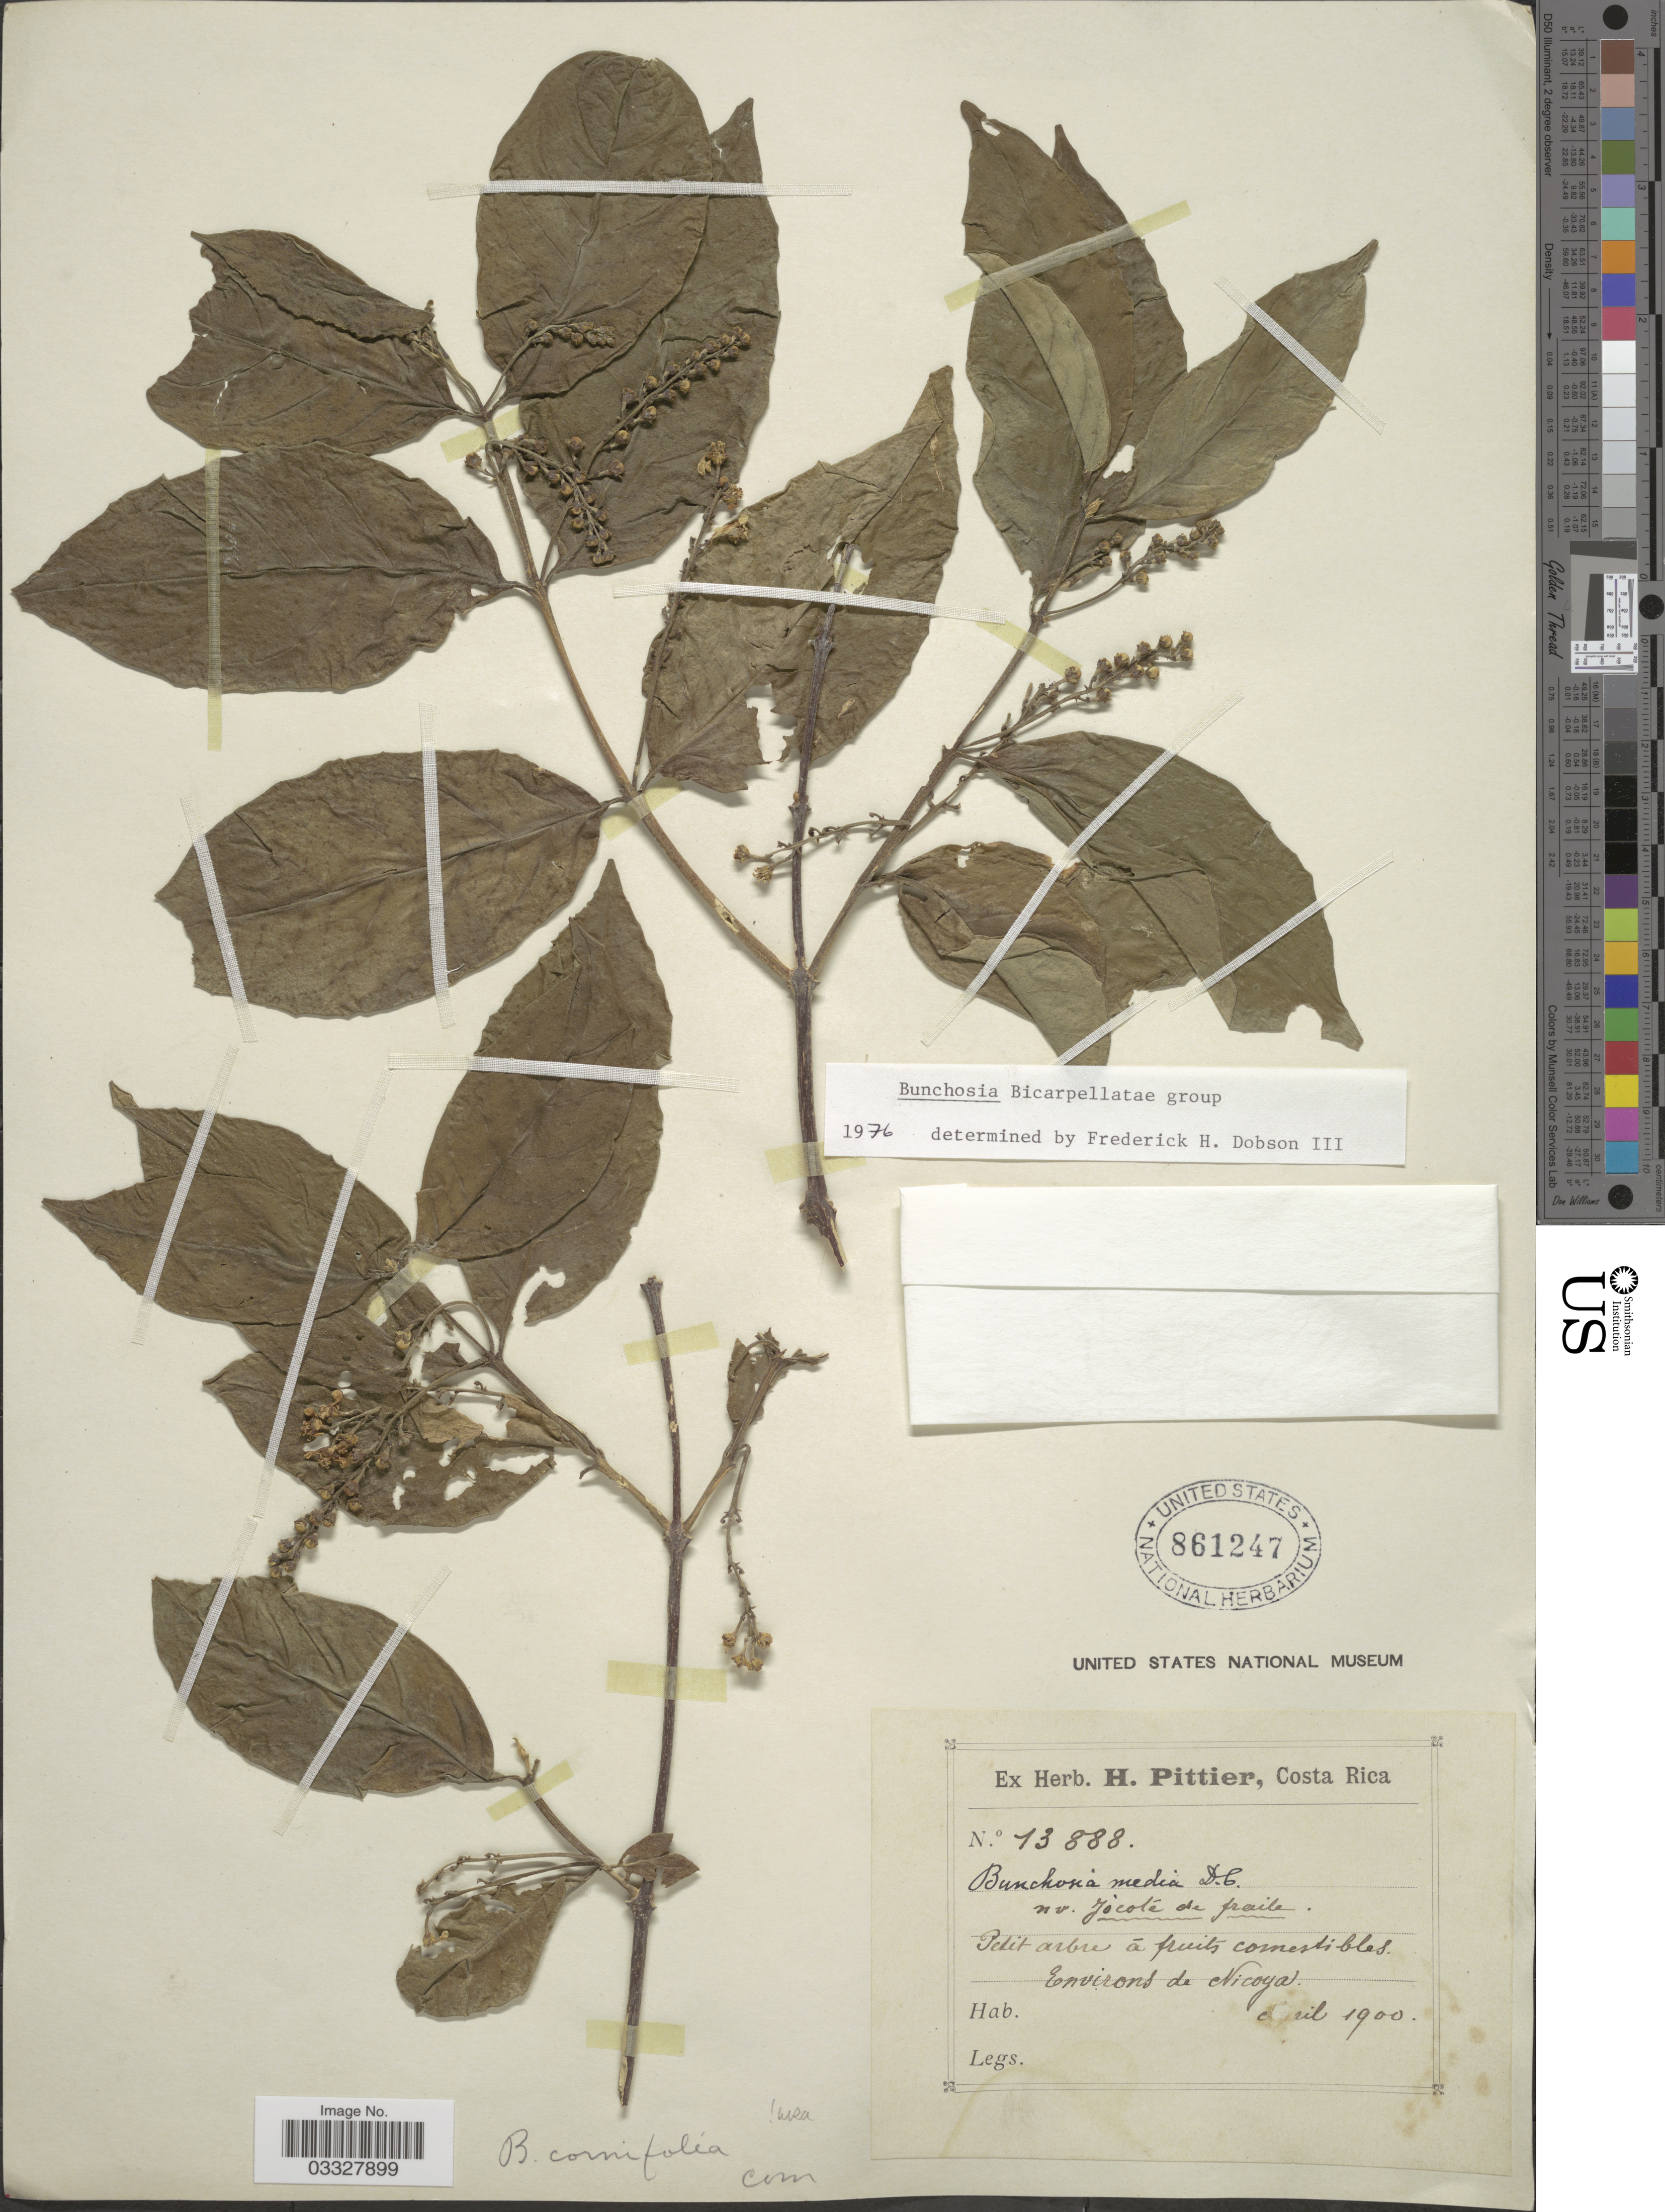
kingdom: Plantae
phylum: Tracheophyta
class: Magnoliopsida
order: Malpighiales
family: Malpighiaceae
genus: Bunchosia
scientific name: Bunchosia cornifolia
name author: Kunth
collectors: H. F. Pittier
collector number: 13888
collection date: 1900-04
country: Costa Rica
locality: Environs de Nicoya.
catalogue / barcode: US 861247